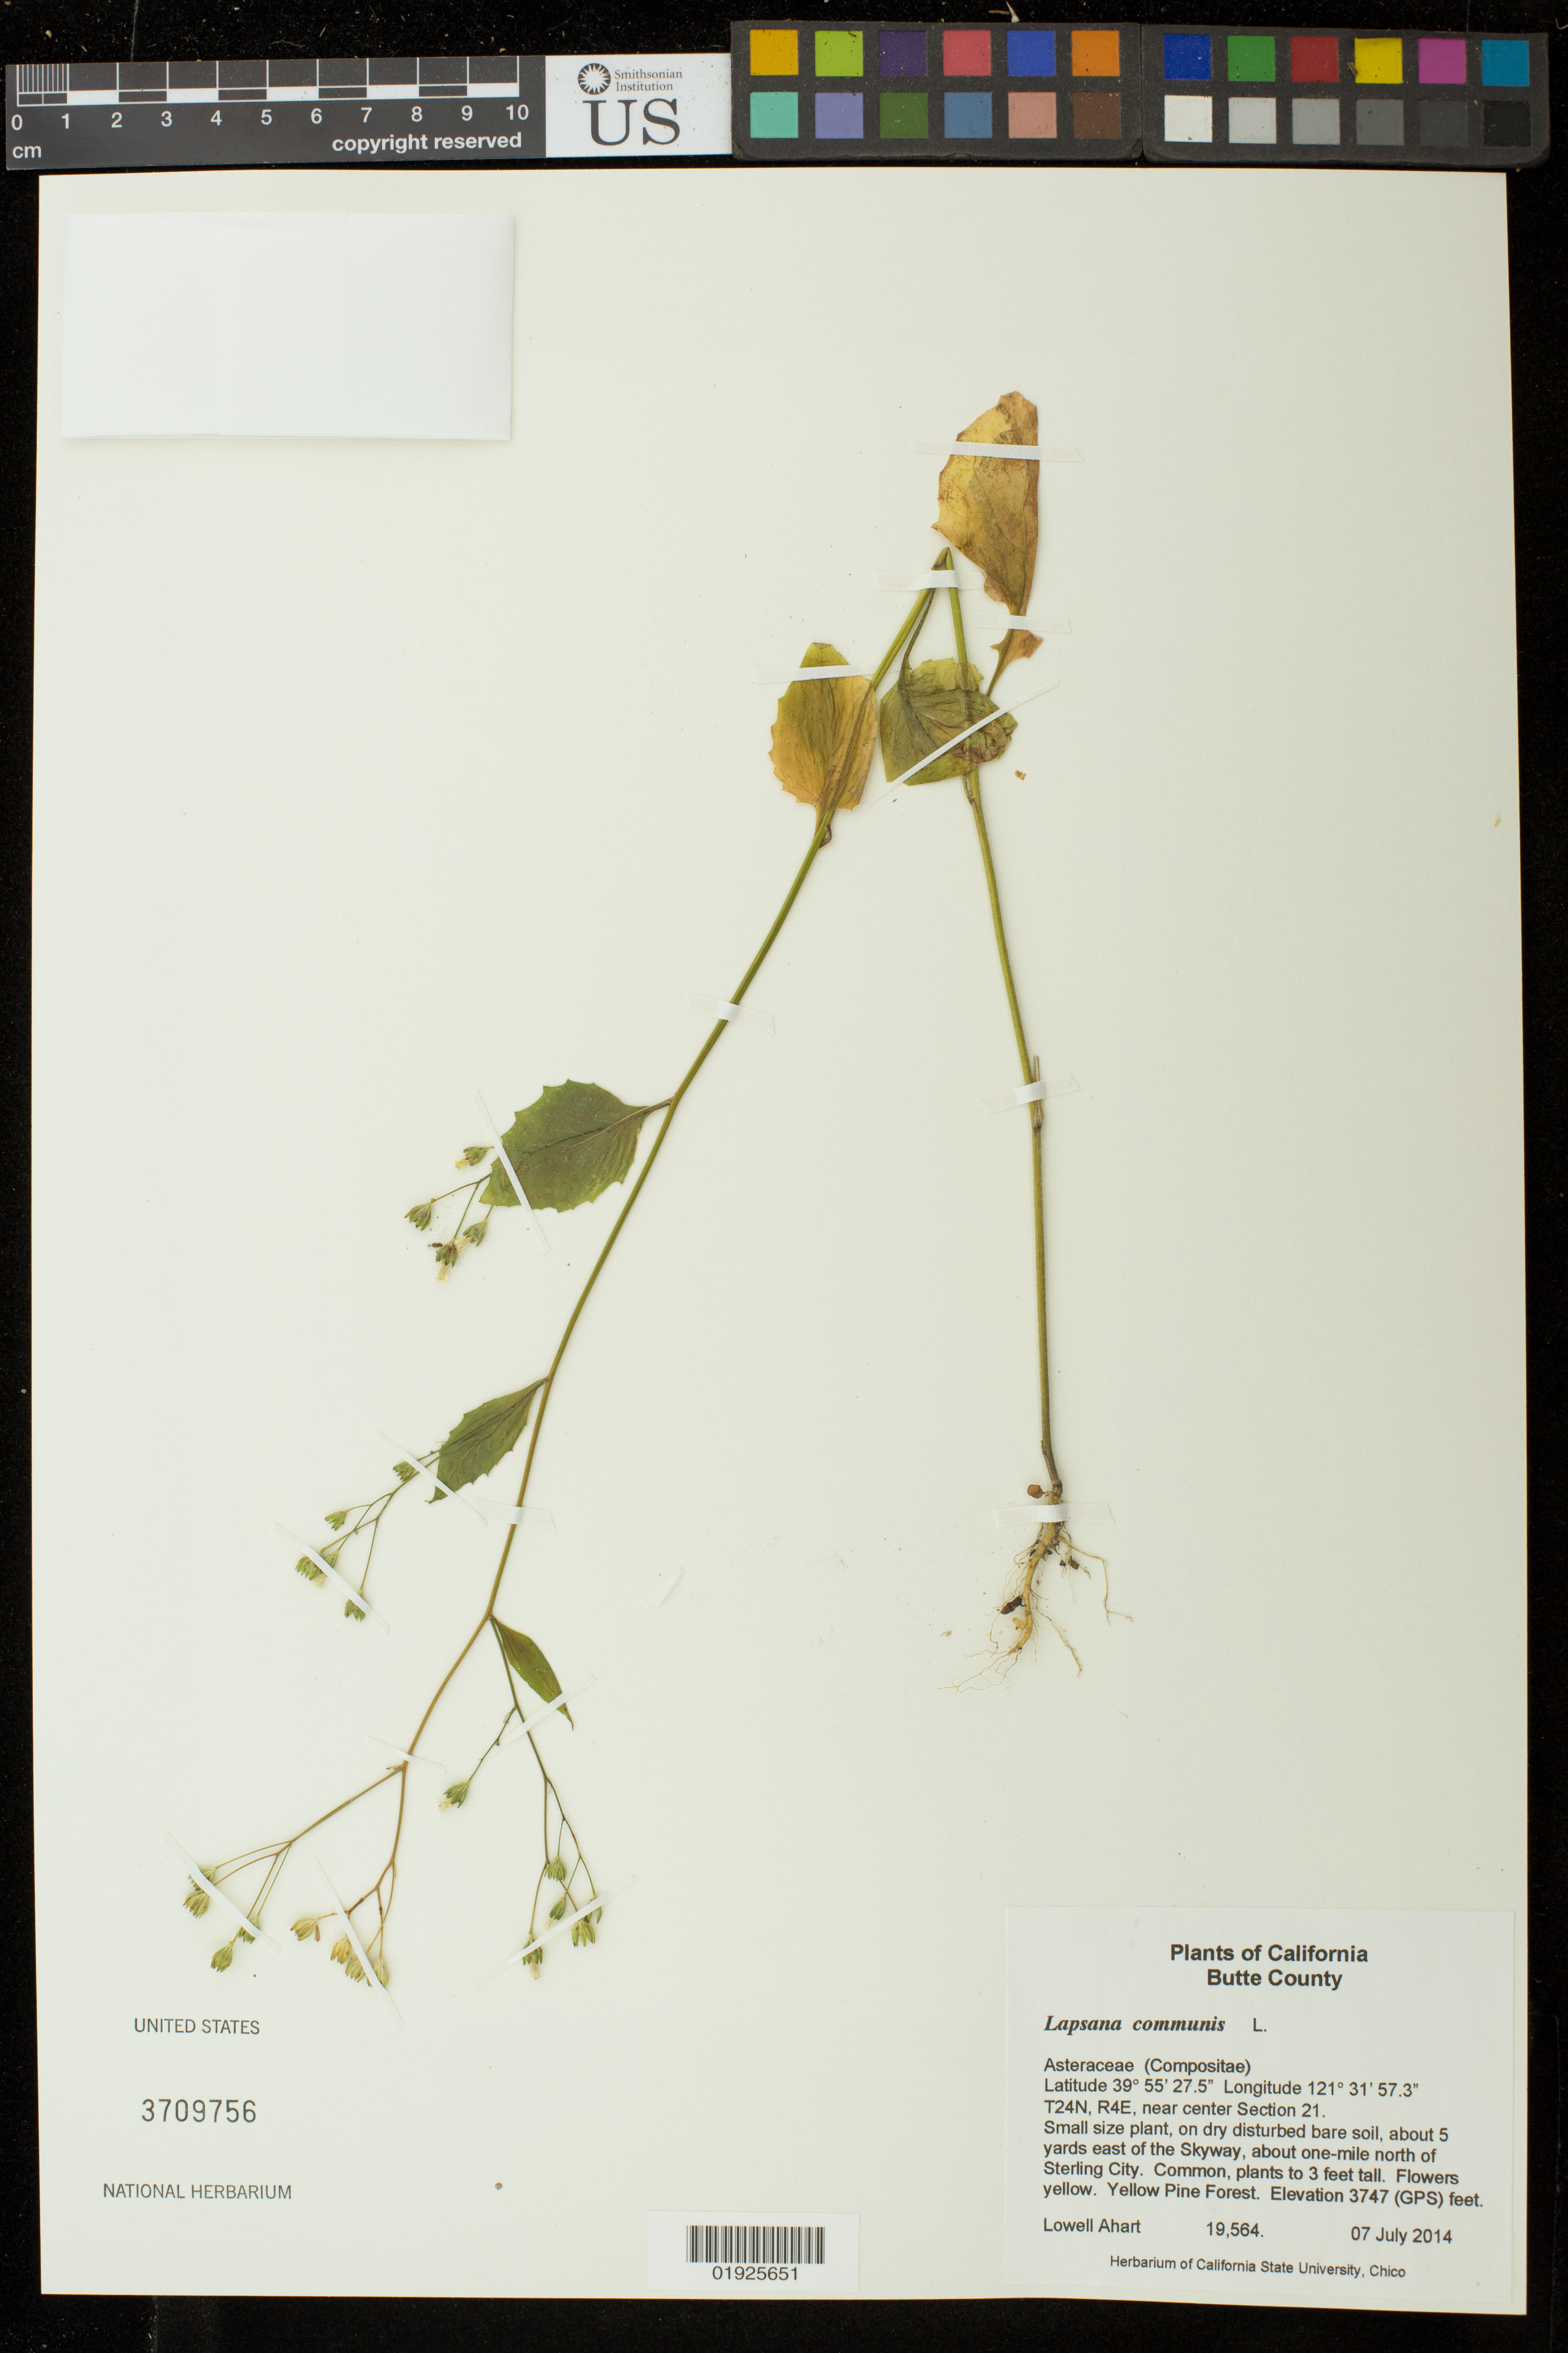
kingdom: Plantae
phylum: Tracheophyta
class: Magnoliopsida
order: Asterales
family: Asteraceae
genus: Lapsana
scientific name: Lapsana communis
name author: L.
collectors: L. Ahart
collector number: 19564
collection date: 2014-07-07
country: United States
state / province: California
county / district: Butte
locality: About 5 yards east of the Skyway, about one mile north of Sterling City.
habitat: On dry disturbed bare soil. Yellow pine forest.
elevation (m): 1142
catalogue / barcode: US 3709756